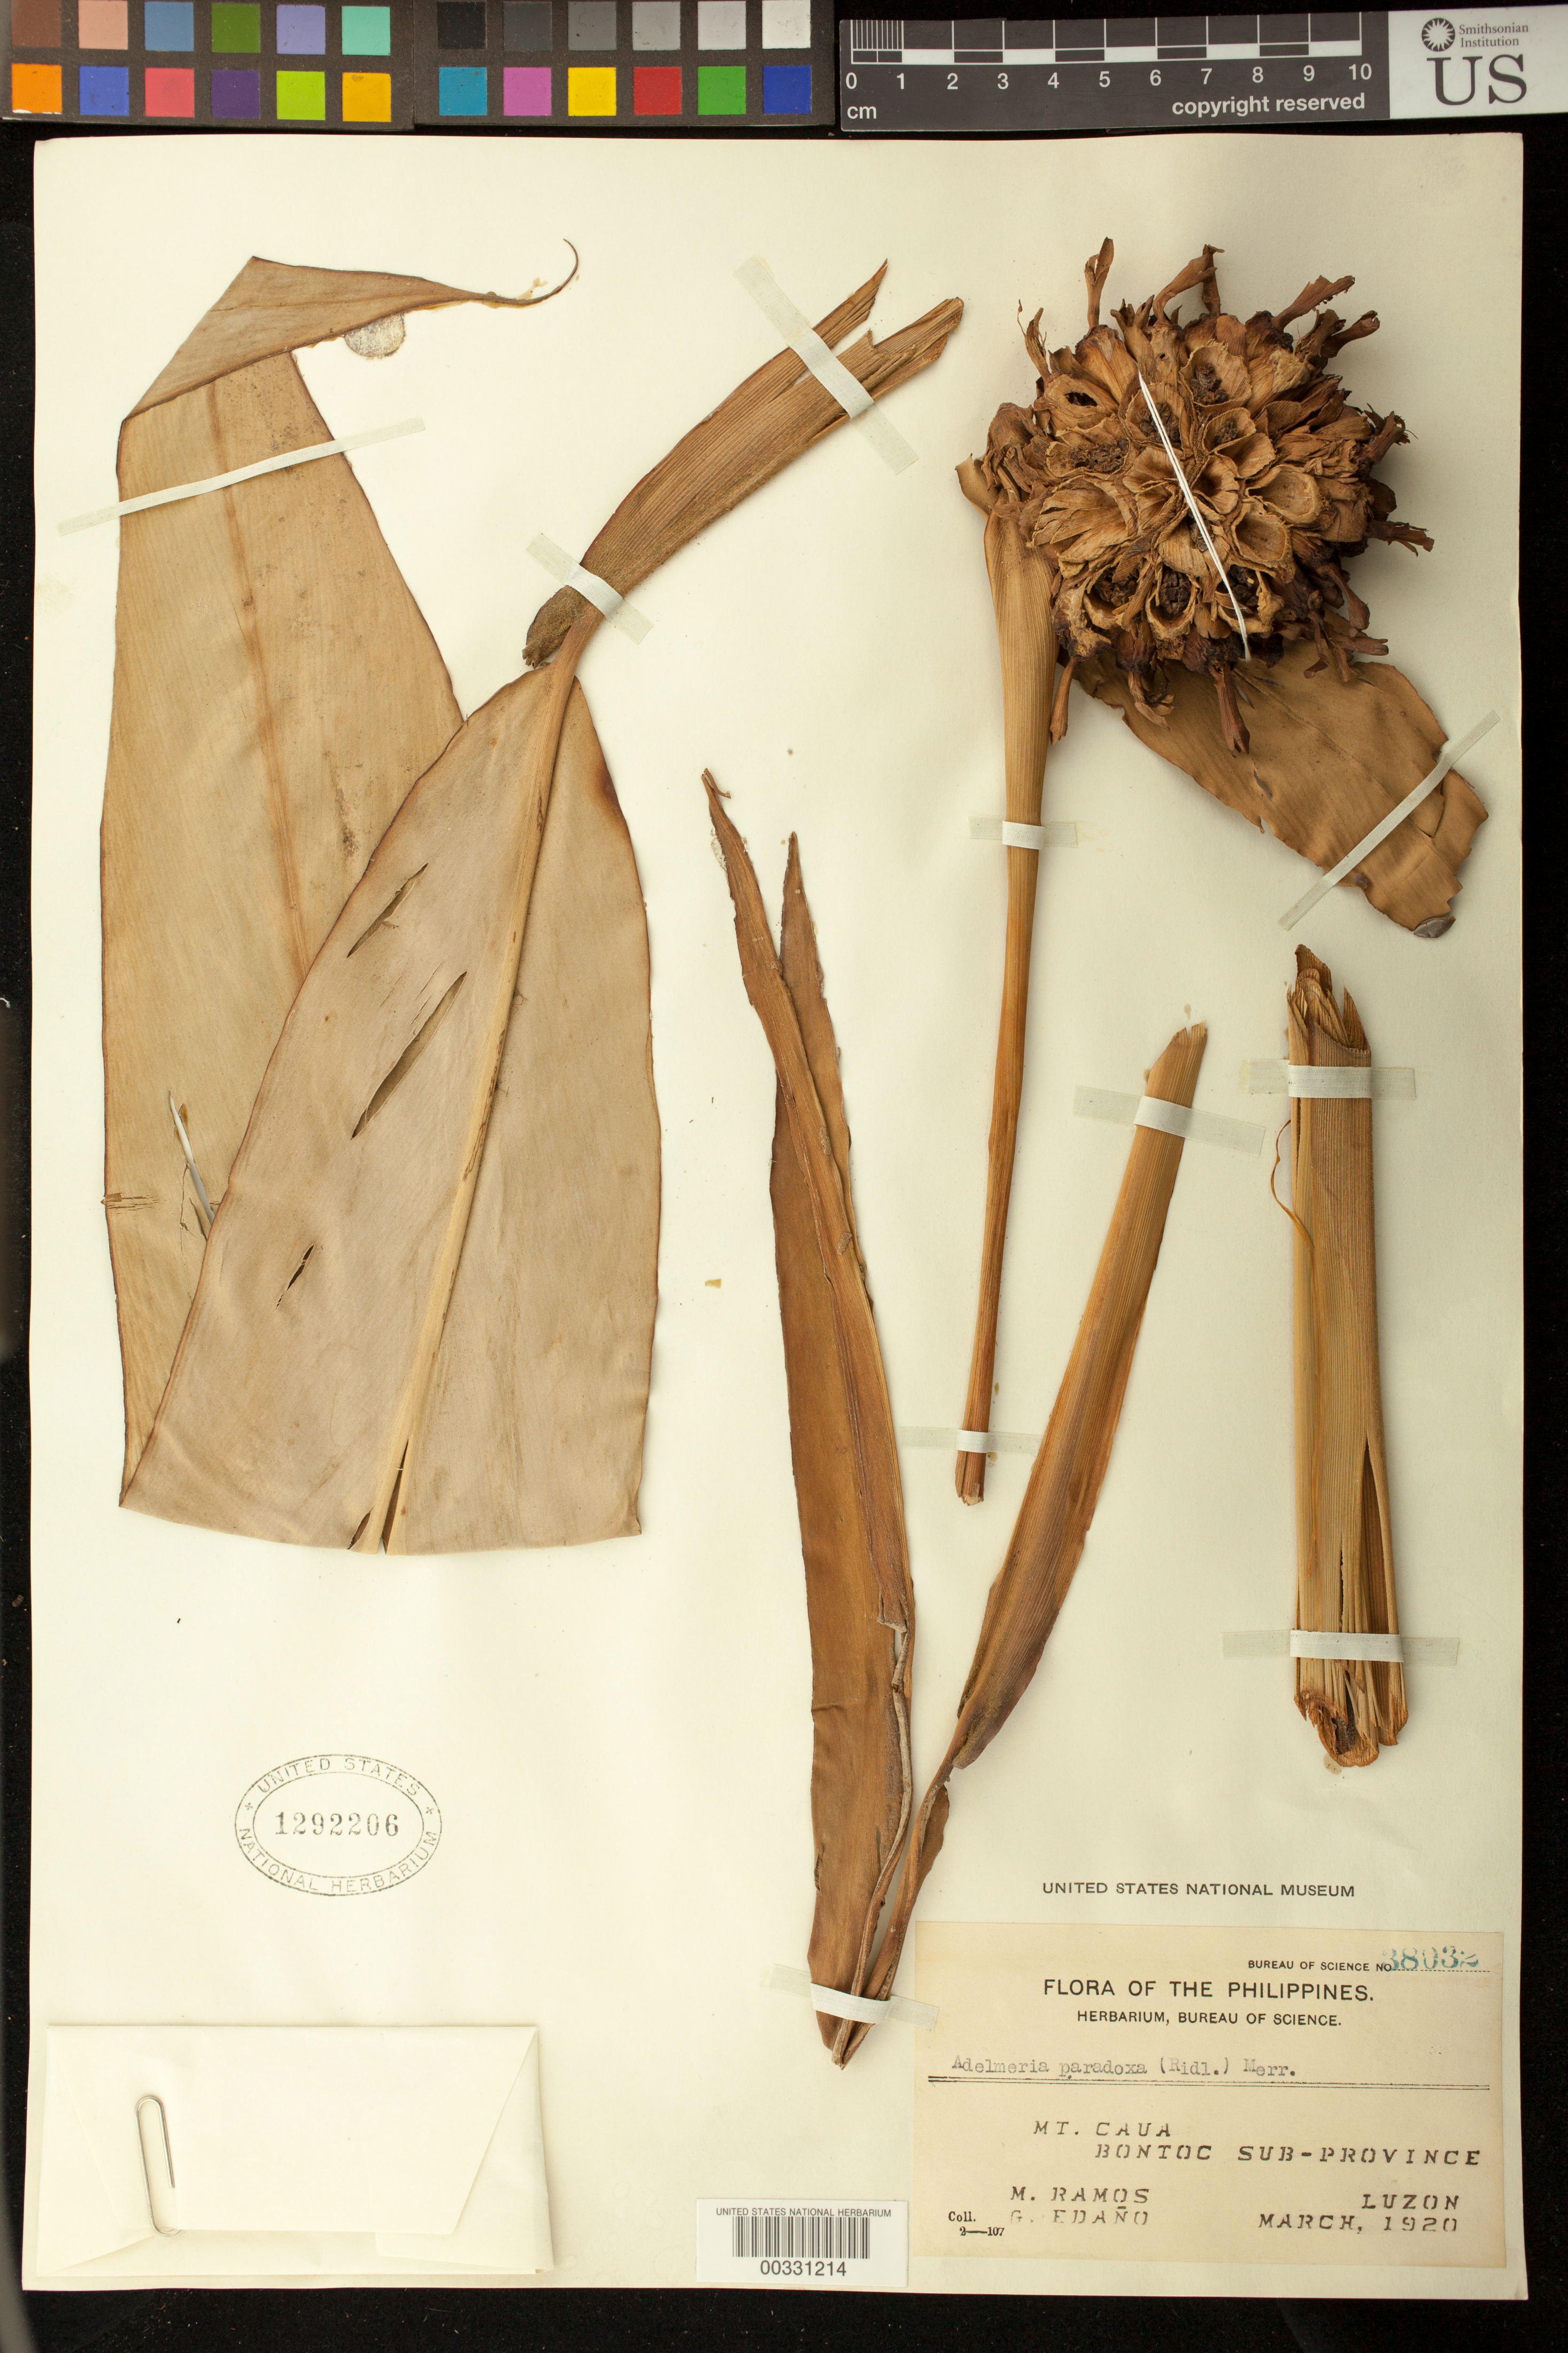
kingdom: Plantae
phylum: Tracheophyta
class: Liliopsida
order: Zingiberales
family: Zingiberaceae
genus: Alpinia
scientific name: Alpinia paradoxa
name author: (Ridl.) Loes.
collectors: M. Ramos & G. E. Edaño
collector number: Bur. Sci. 38032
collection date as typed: Mar 1920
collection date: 1920-03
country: Philippines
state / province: Cordillera (Administrative Region)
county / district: Mountain province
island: Luzon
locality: Mt. caua, bontoc sub-prov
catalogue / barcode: US 1292206